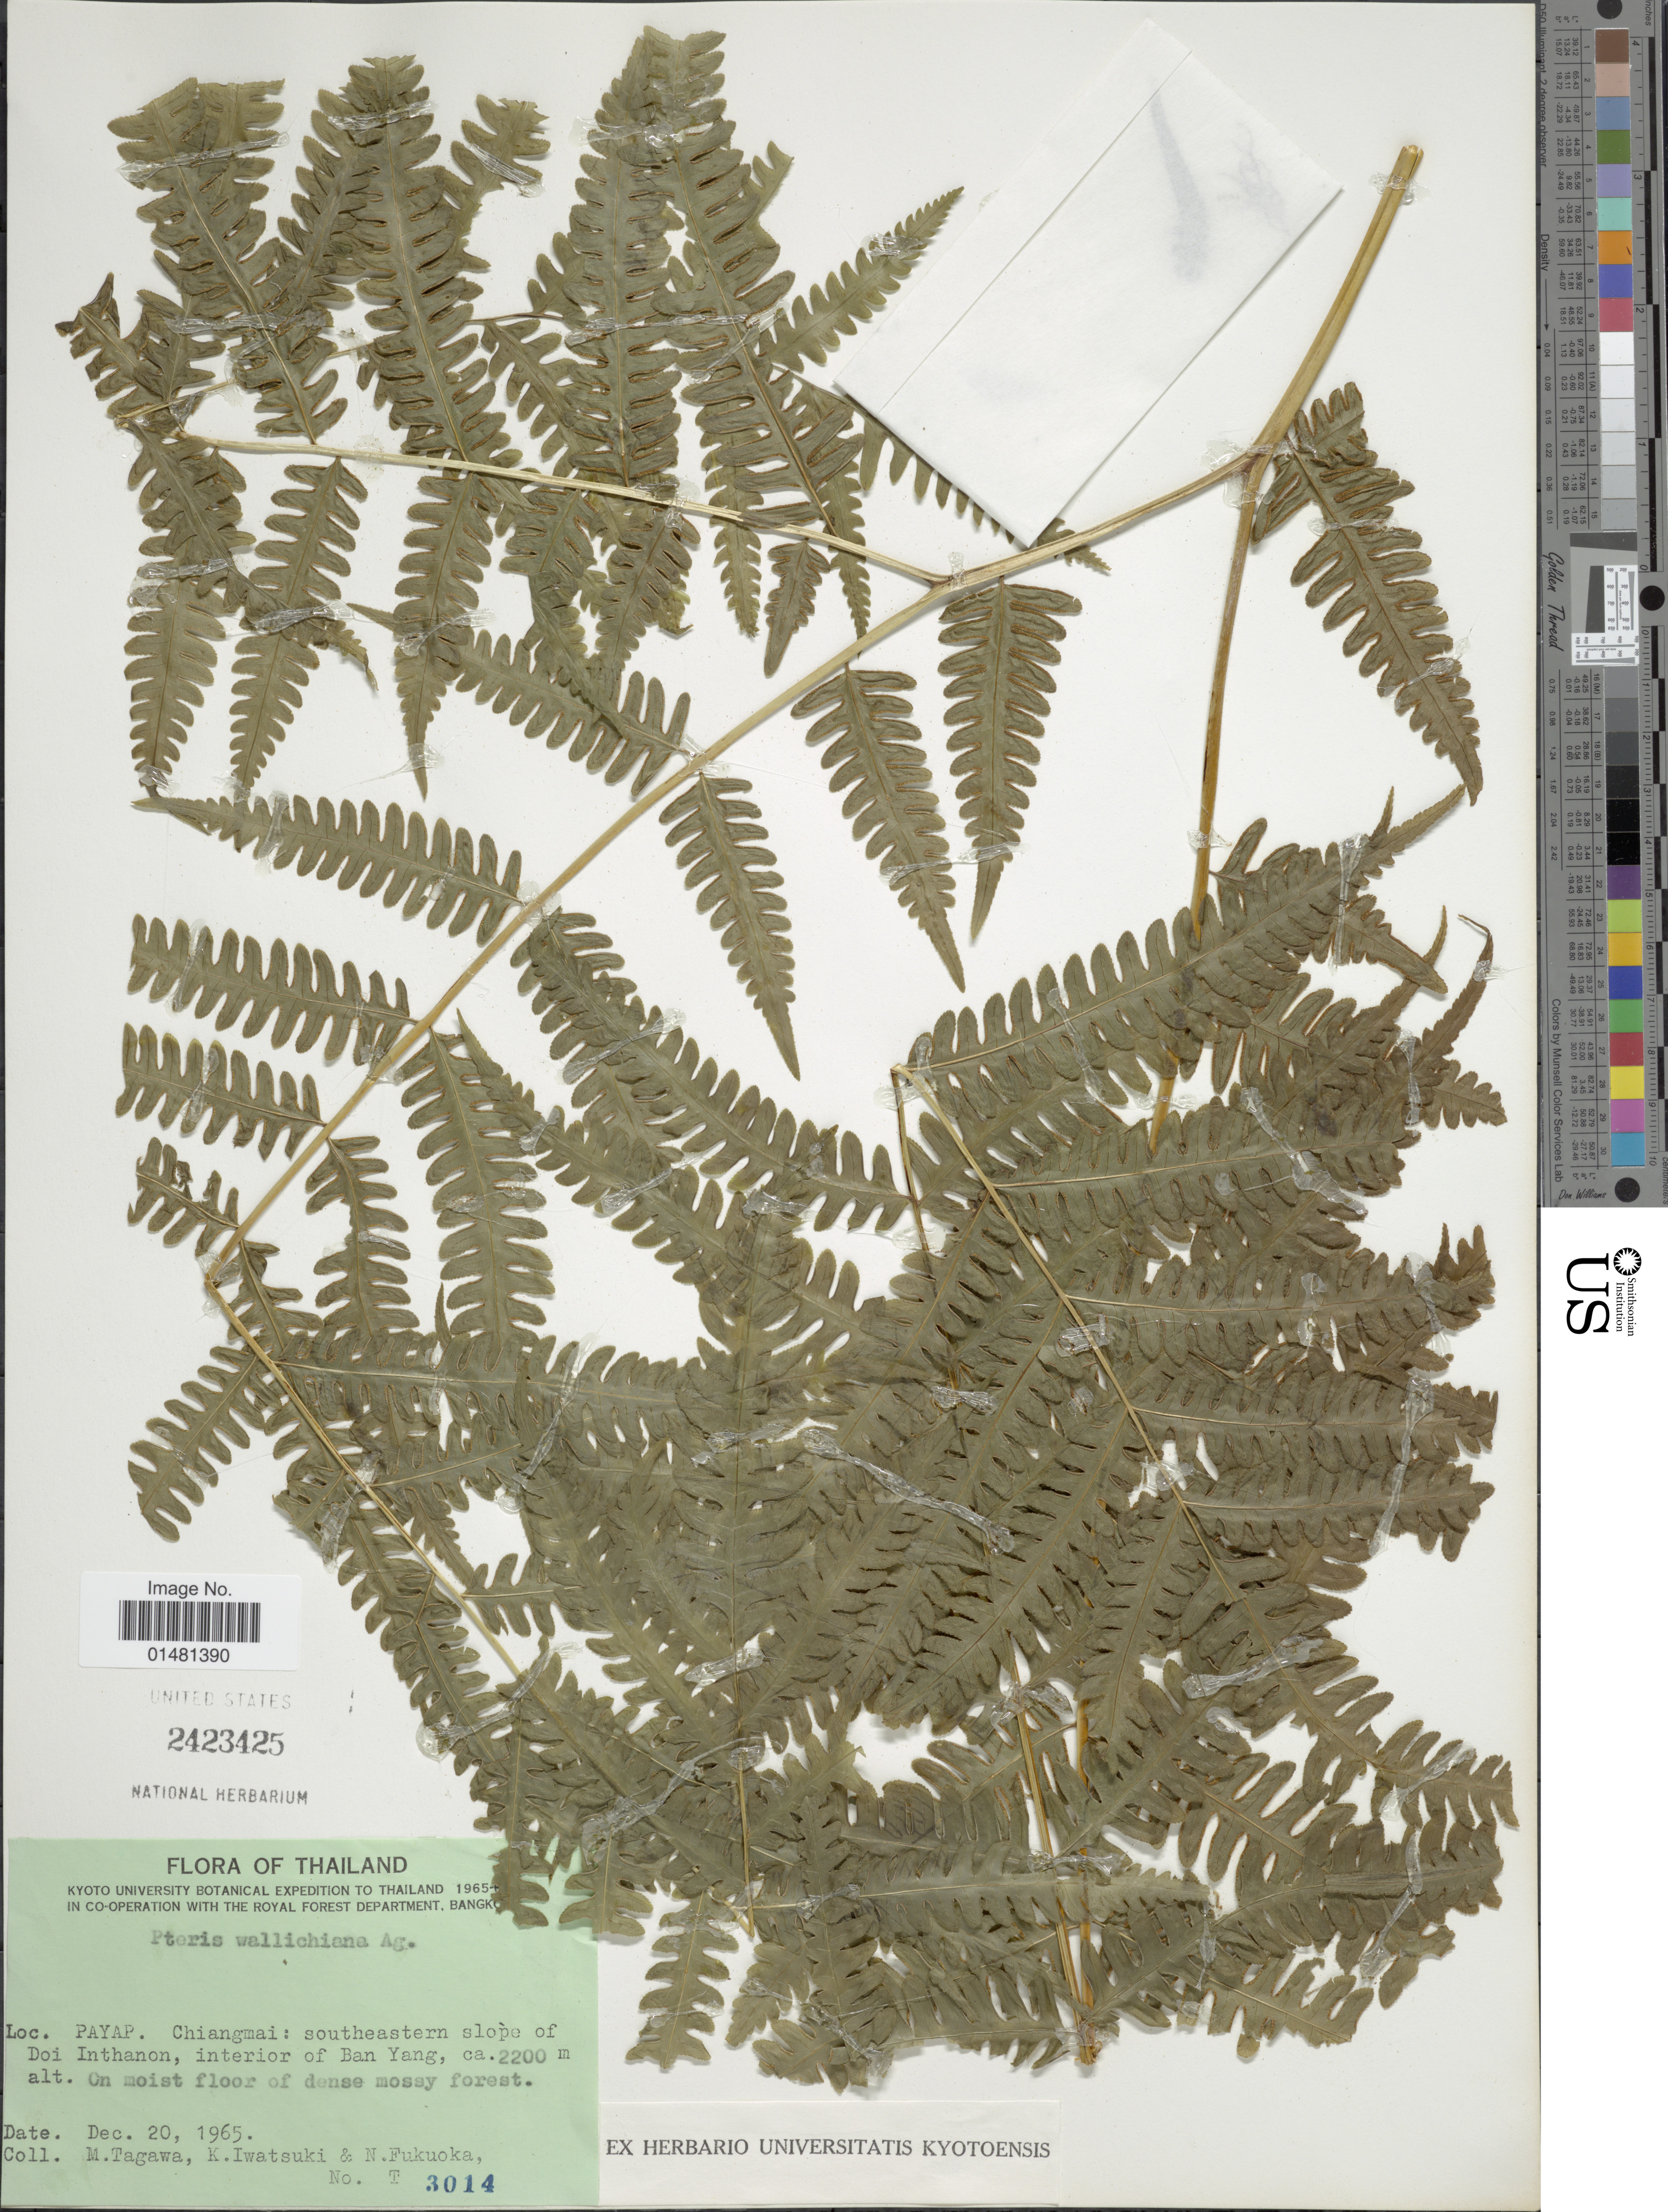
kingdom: Plantae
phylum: Tracheophyta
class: Polypodiopsida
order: Polypodiales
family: Pteridaceae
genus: Pteris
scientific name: Pteris wallichiana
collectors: M. Tagawa, K. Iwatsuki & N. Fukuoka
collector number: T 3014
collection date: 1965-12-20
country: Thailand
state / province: Chiang Mai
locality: Payap. Chiangmai: southeastern slope of Doi Inthanon, interior of Ban Yang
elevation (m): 2200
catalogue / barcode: US 2423425